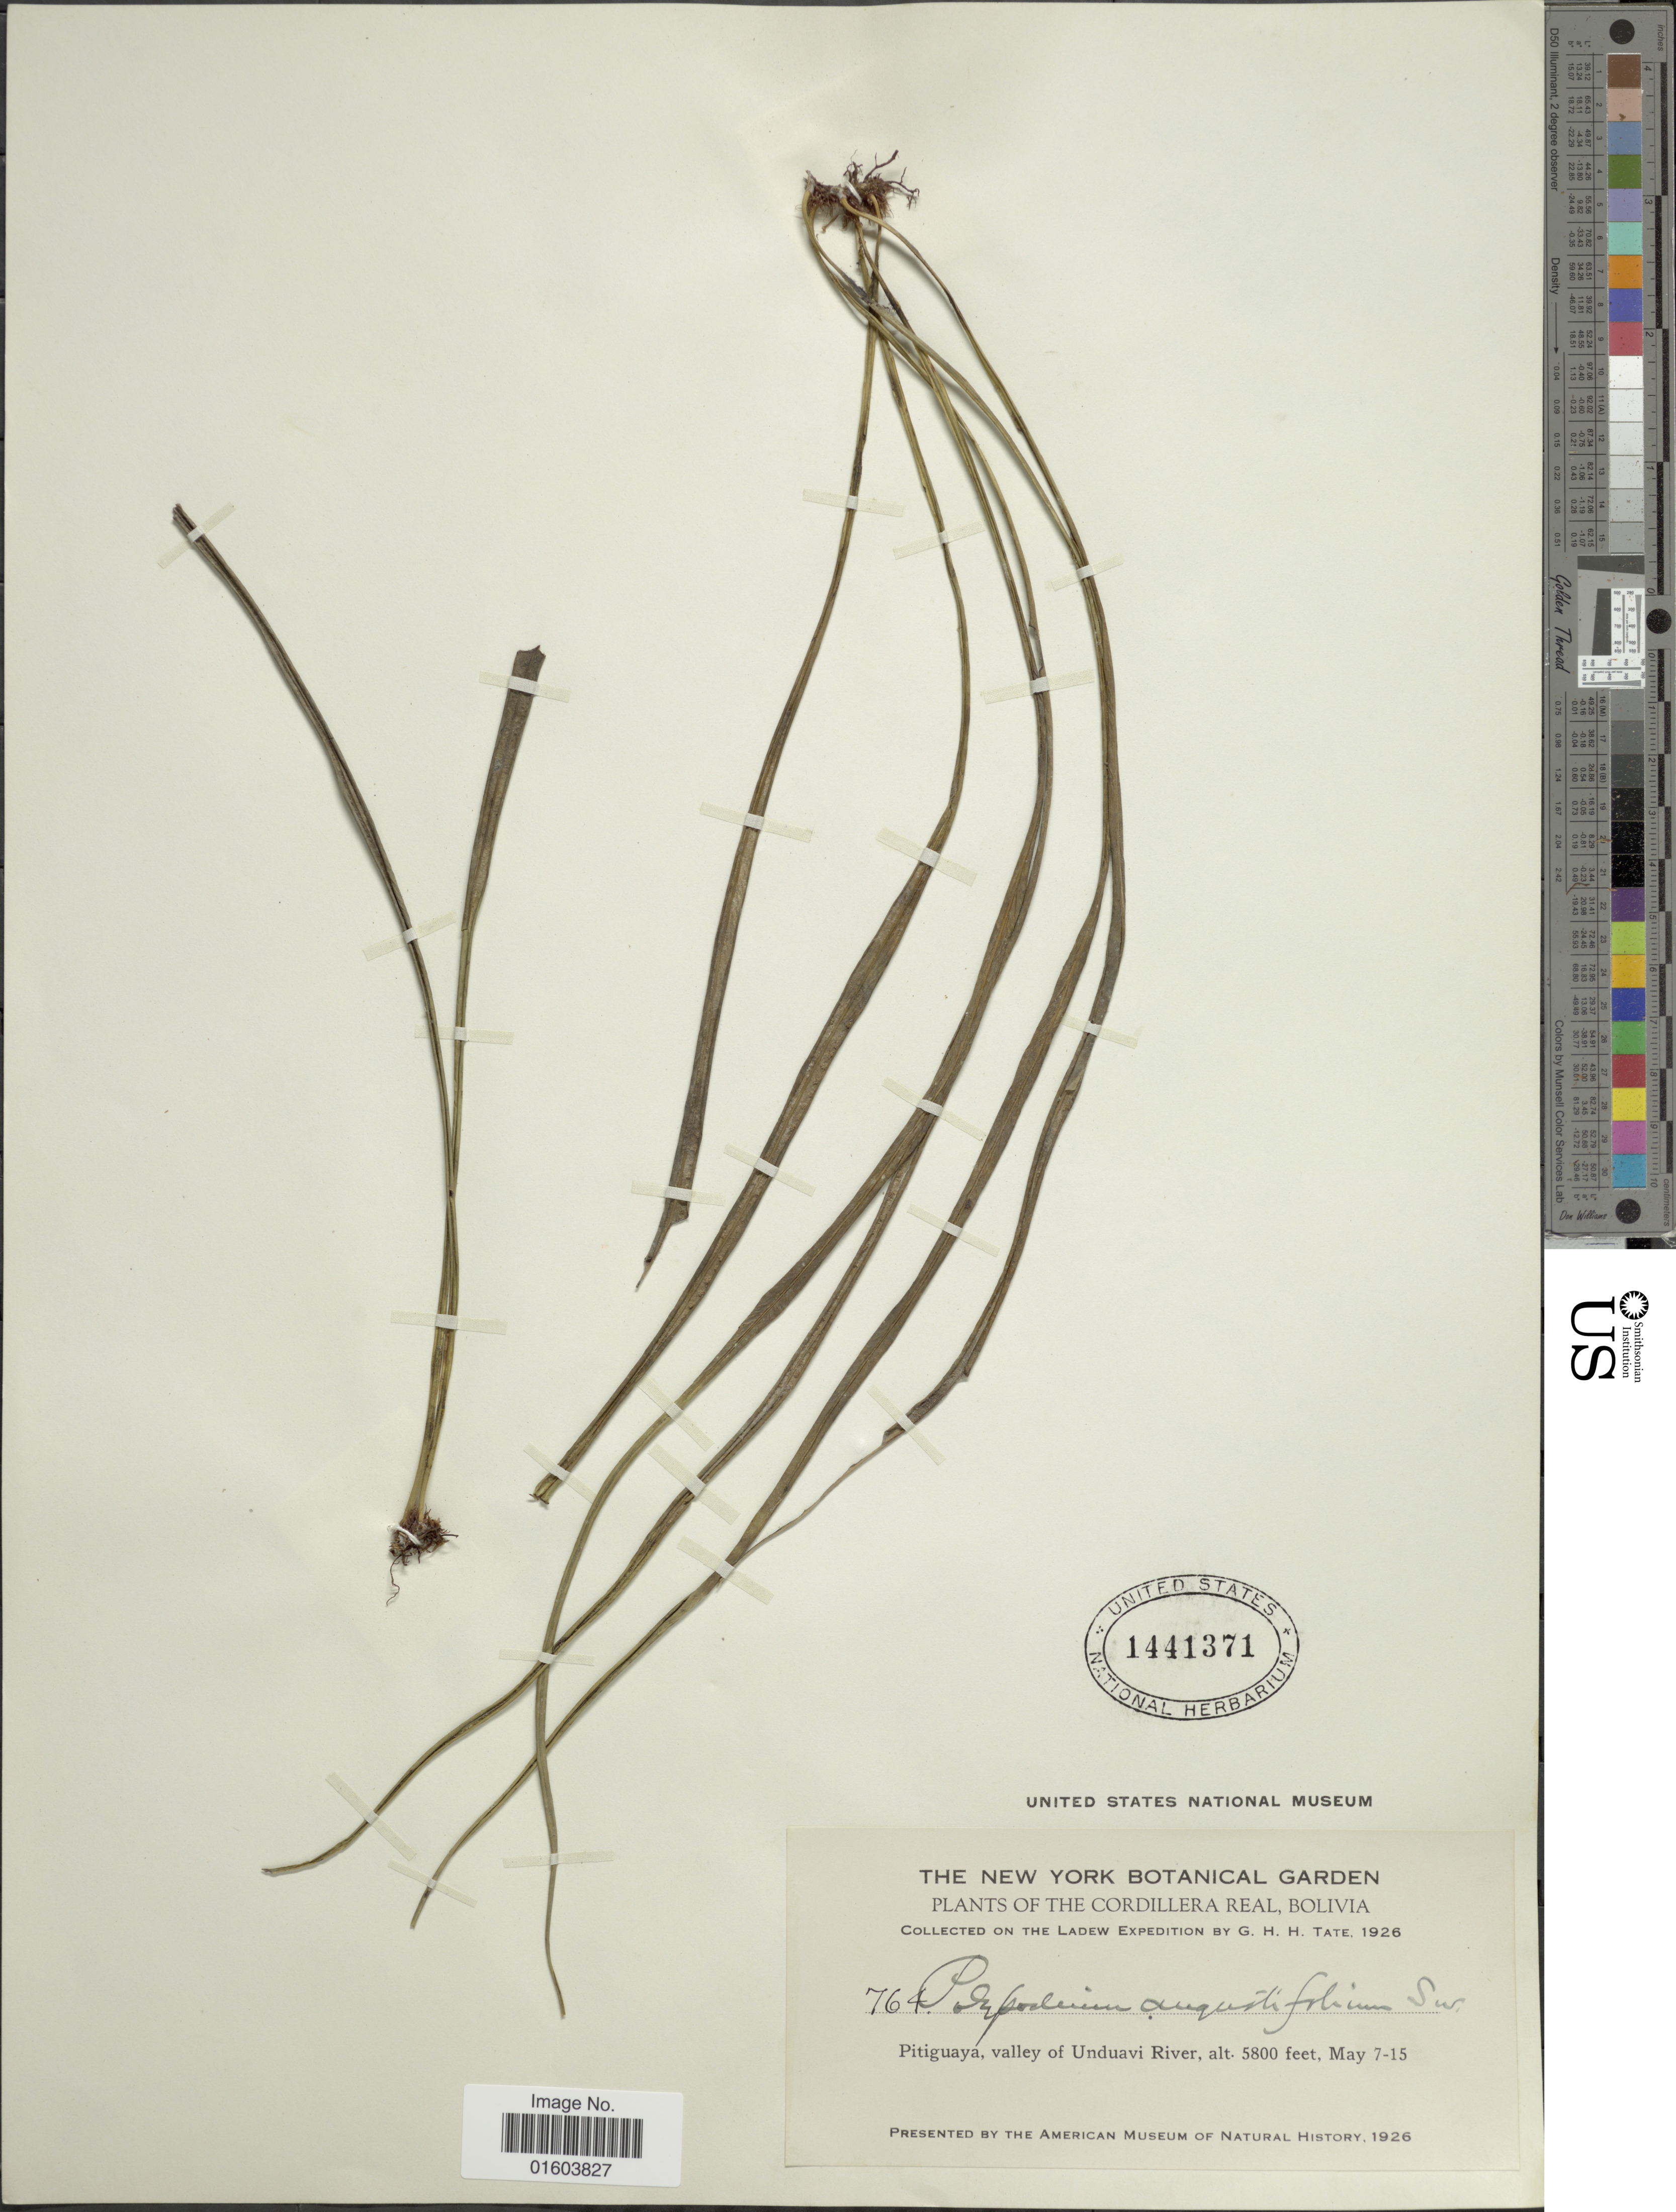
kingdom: Plantae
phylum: Tracheophyta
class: Polypodiopsida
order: Polypodiales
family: Polypodiaceae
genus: Campyloneurum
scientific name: Campyloneurum aglaolepis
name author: (Alston) Sota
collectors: G. H. H.Tate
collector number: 764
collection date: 1926-05-07/1926-05-15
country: Bolivia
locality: Cordillera Real, Bolivia. Pitigua, valley of Unduavi River.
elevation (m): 1768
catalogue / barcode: US 1441371